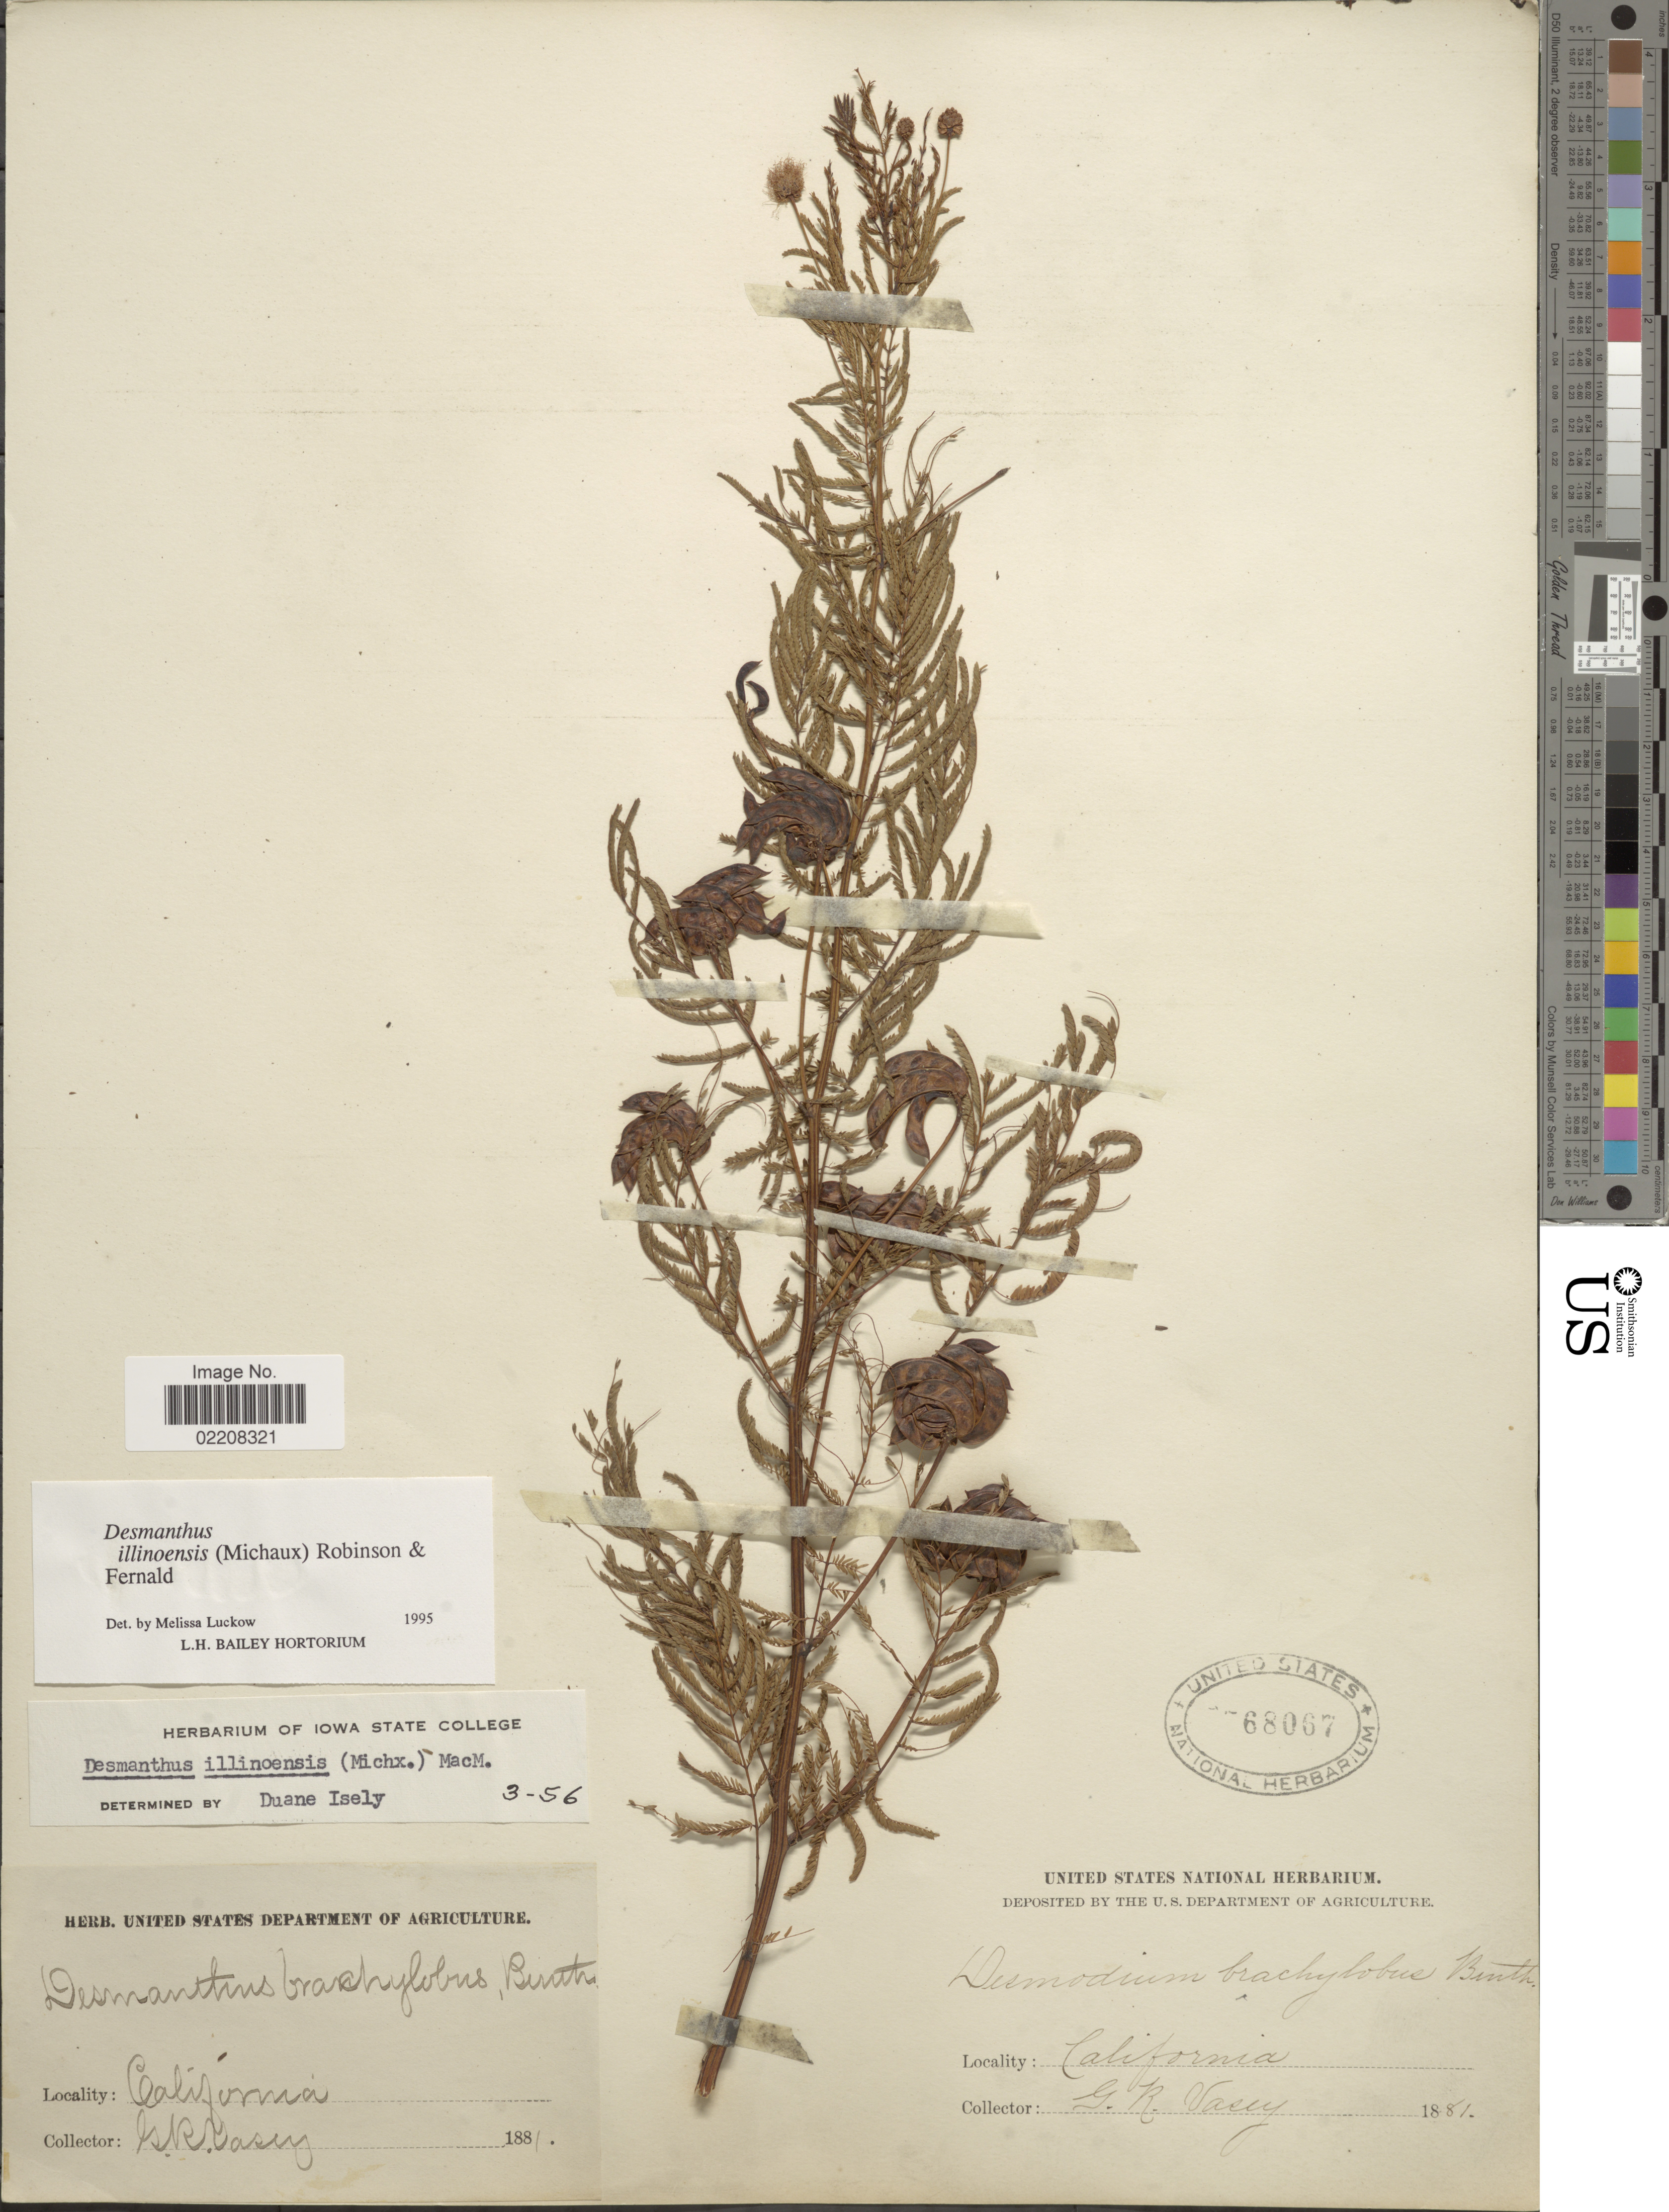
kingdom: Plantae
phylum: Tracheophyta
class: Magnoliopsida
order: Fabales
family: Fabaceae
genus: Desmanthus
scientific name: Desmanthus illinoensis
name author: (Michx.) MacMill.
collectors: G. R. Vasey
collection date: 1881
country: United States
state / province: California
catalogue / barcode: US 68067